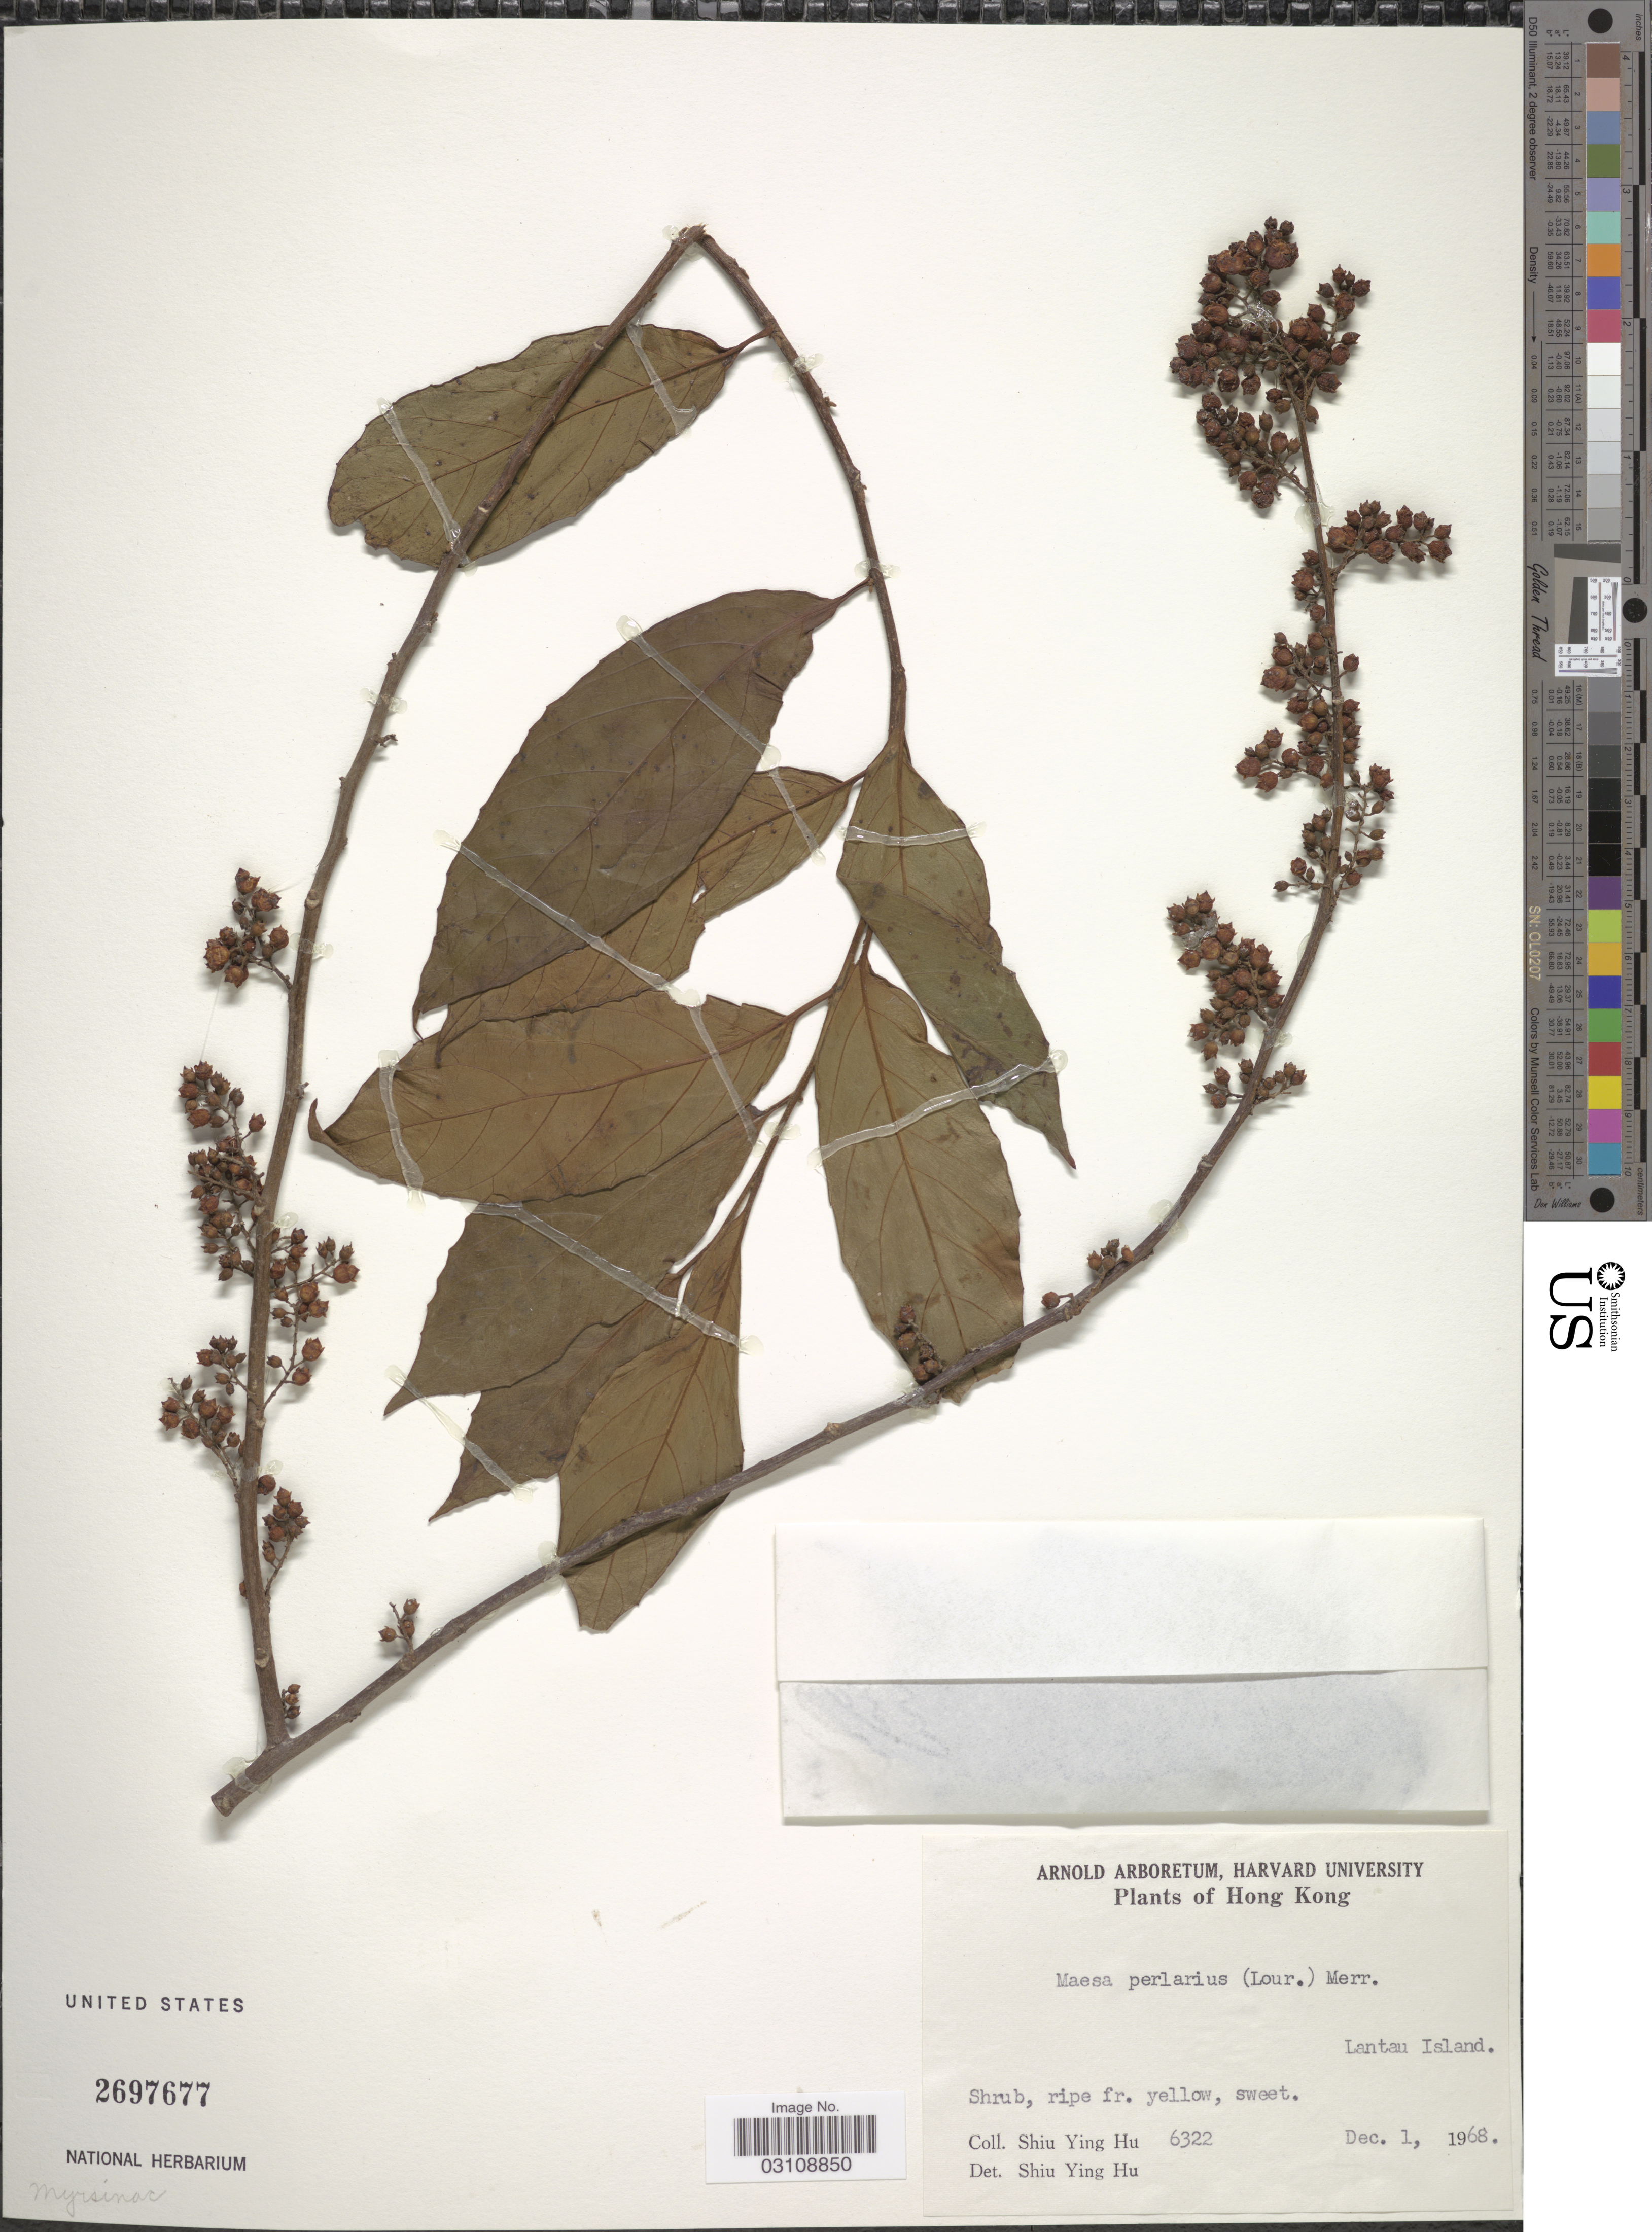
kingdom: Plantae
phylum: Tracheophyta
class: Magnoliopsida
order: Ericales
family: Primulaceae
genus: Maesa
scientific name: Maesa perlaria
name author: (Lour.) Merr.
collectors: S. Y. Hu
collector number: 6322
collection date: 1968-12-01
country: China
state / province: Hong Kong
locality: Lantau Island.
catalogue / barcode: US 2697677